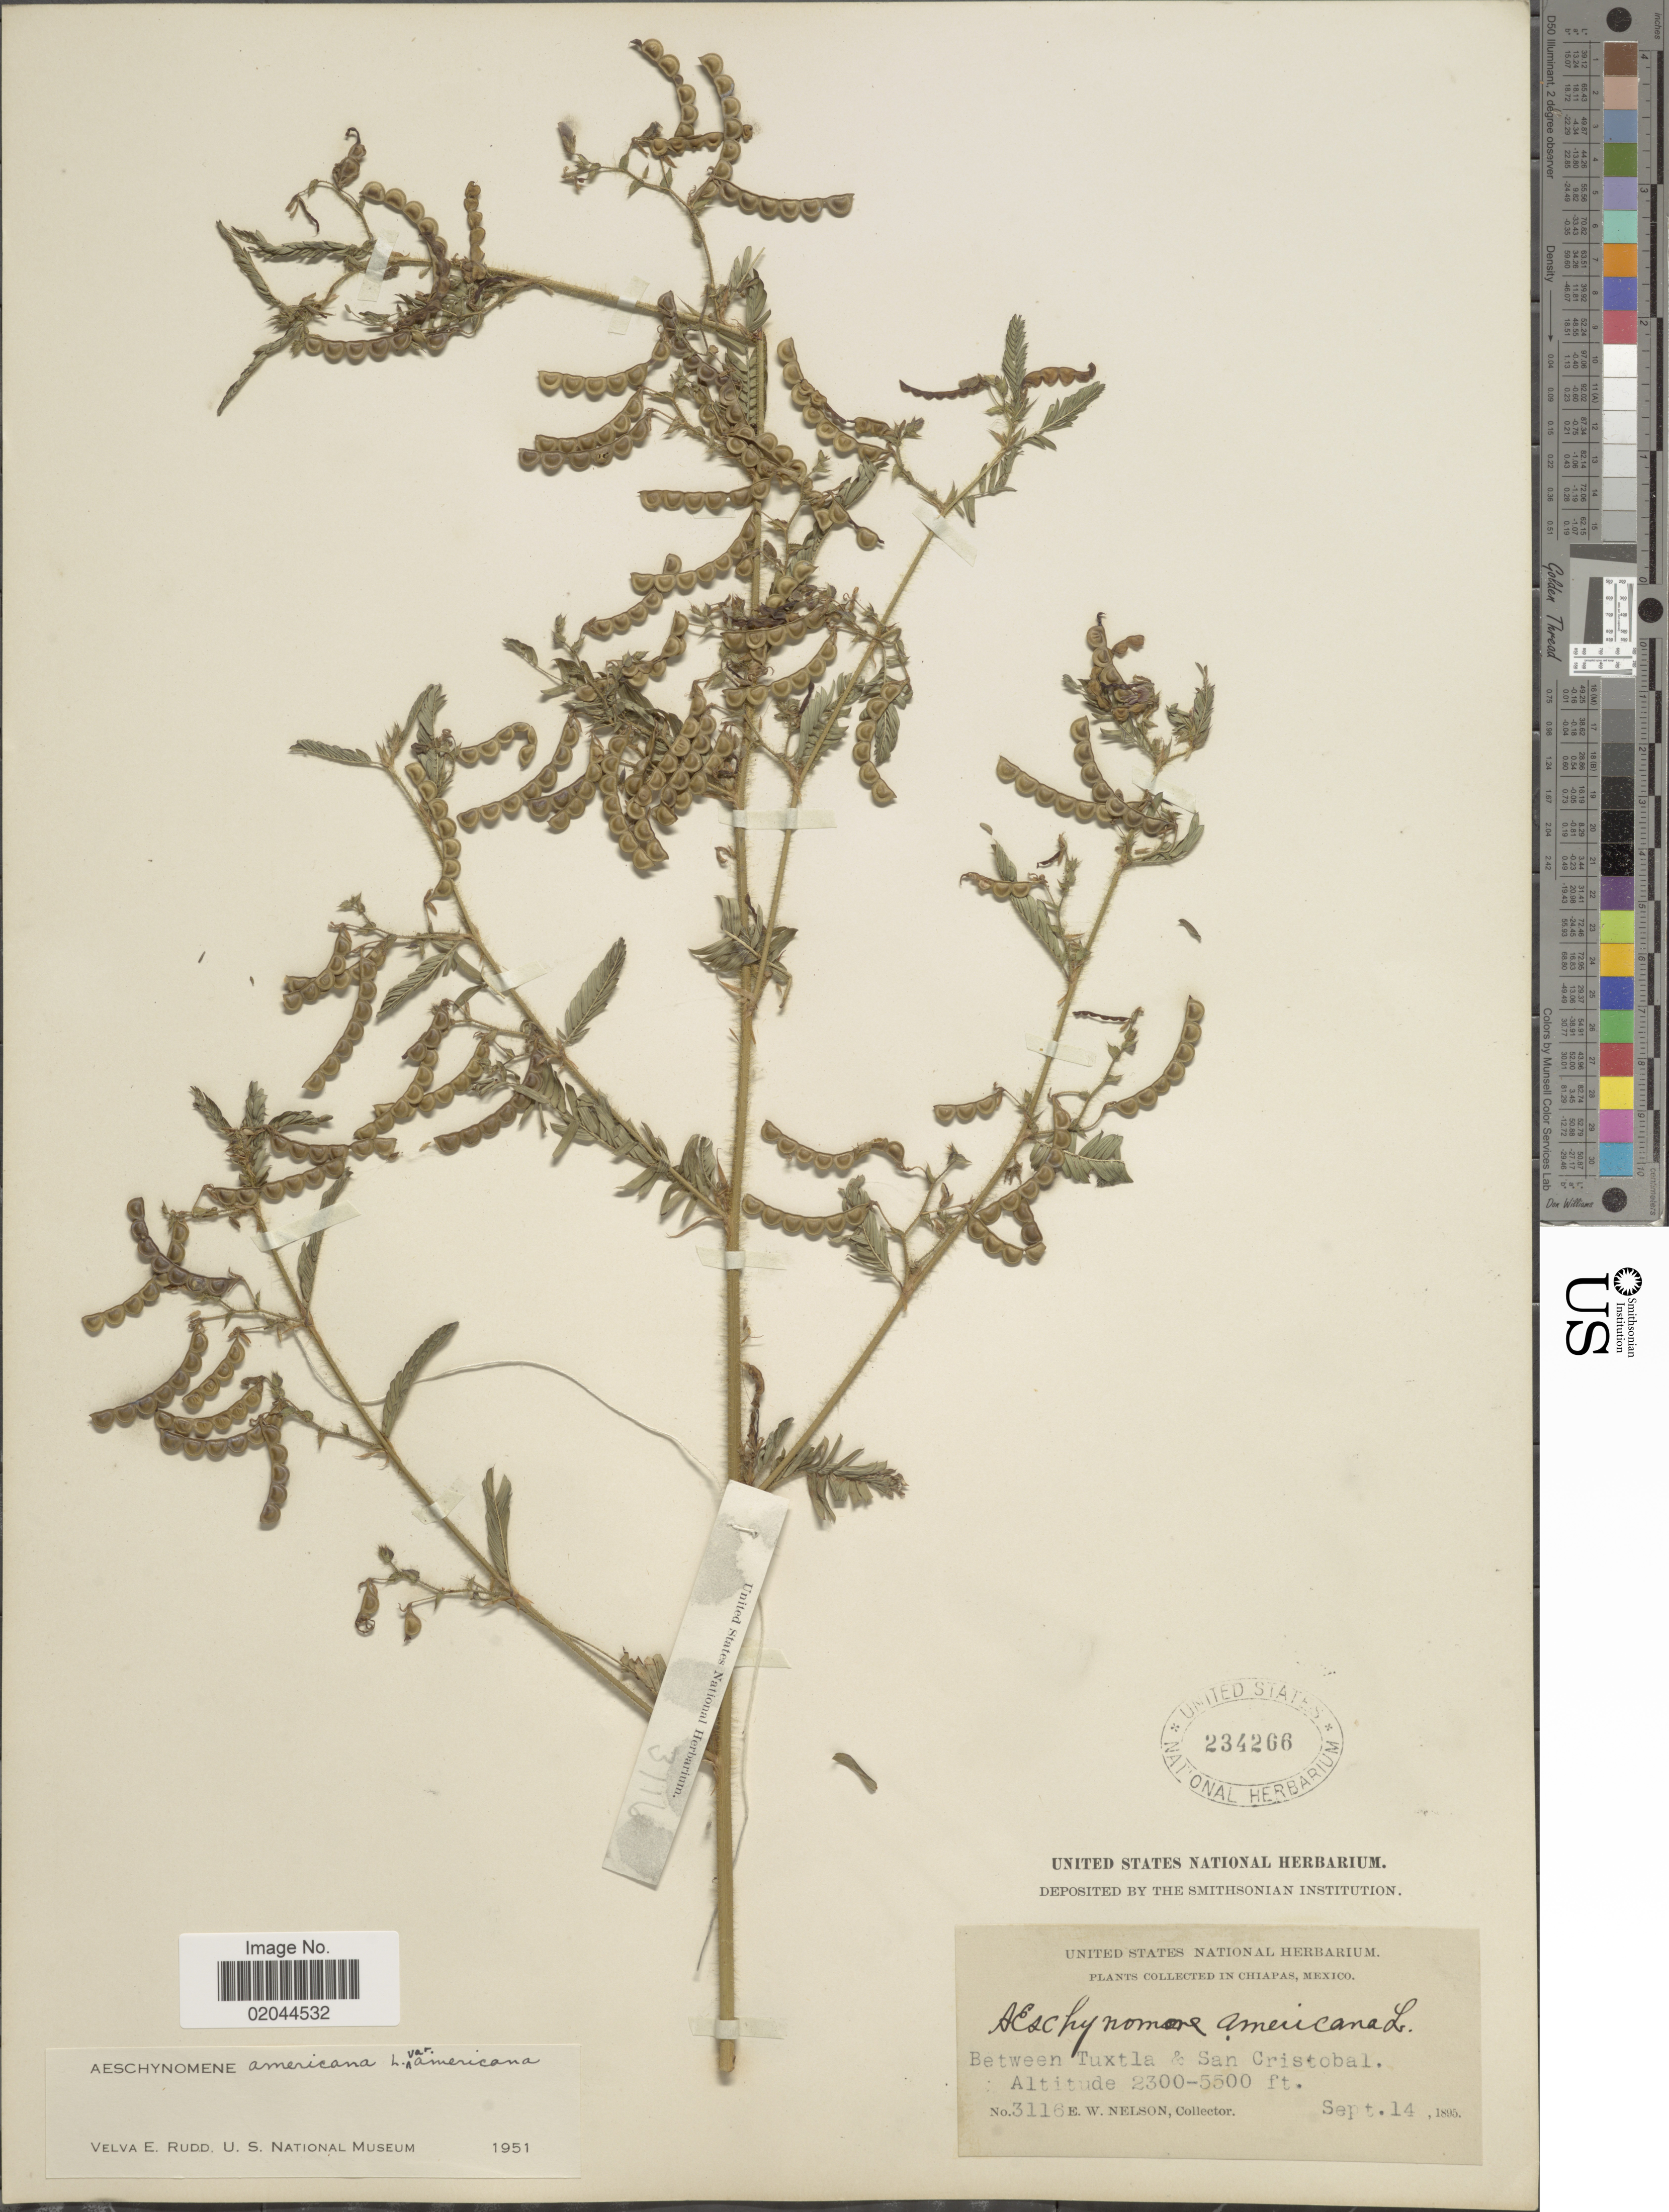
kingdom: Plantae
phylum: Tracheophyta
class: Magnoliopsida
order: Fabales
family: Fabaceae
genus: Aeschynomene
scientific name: Aeschynomene americana var. americana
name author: L.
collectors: E. W. Nelson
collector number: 3116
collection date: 1895-09-14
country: Mexico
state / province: Chiapas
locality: Between Tuxtla & San Cristobal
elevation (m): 701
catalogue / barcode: US 234266